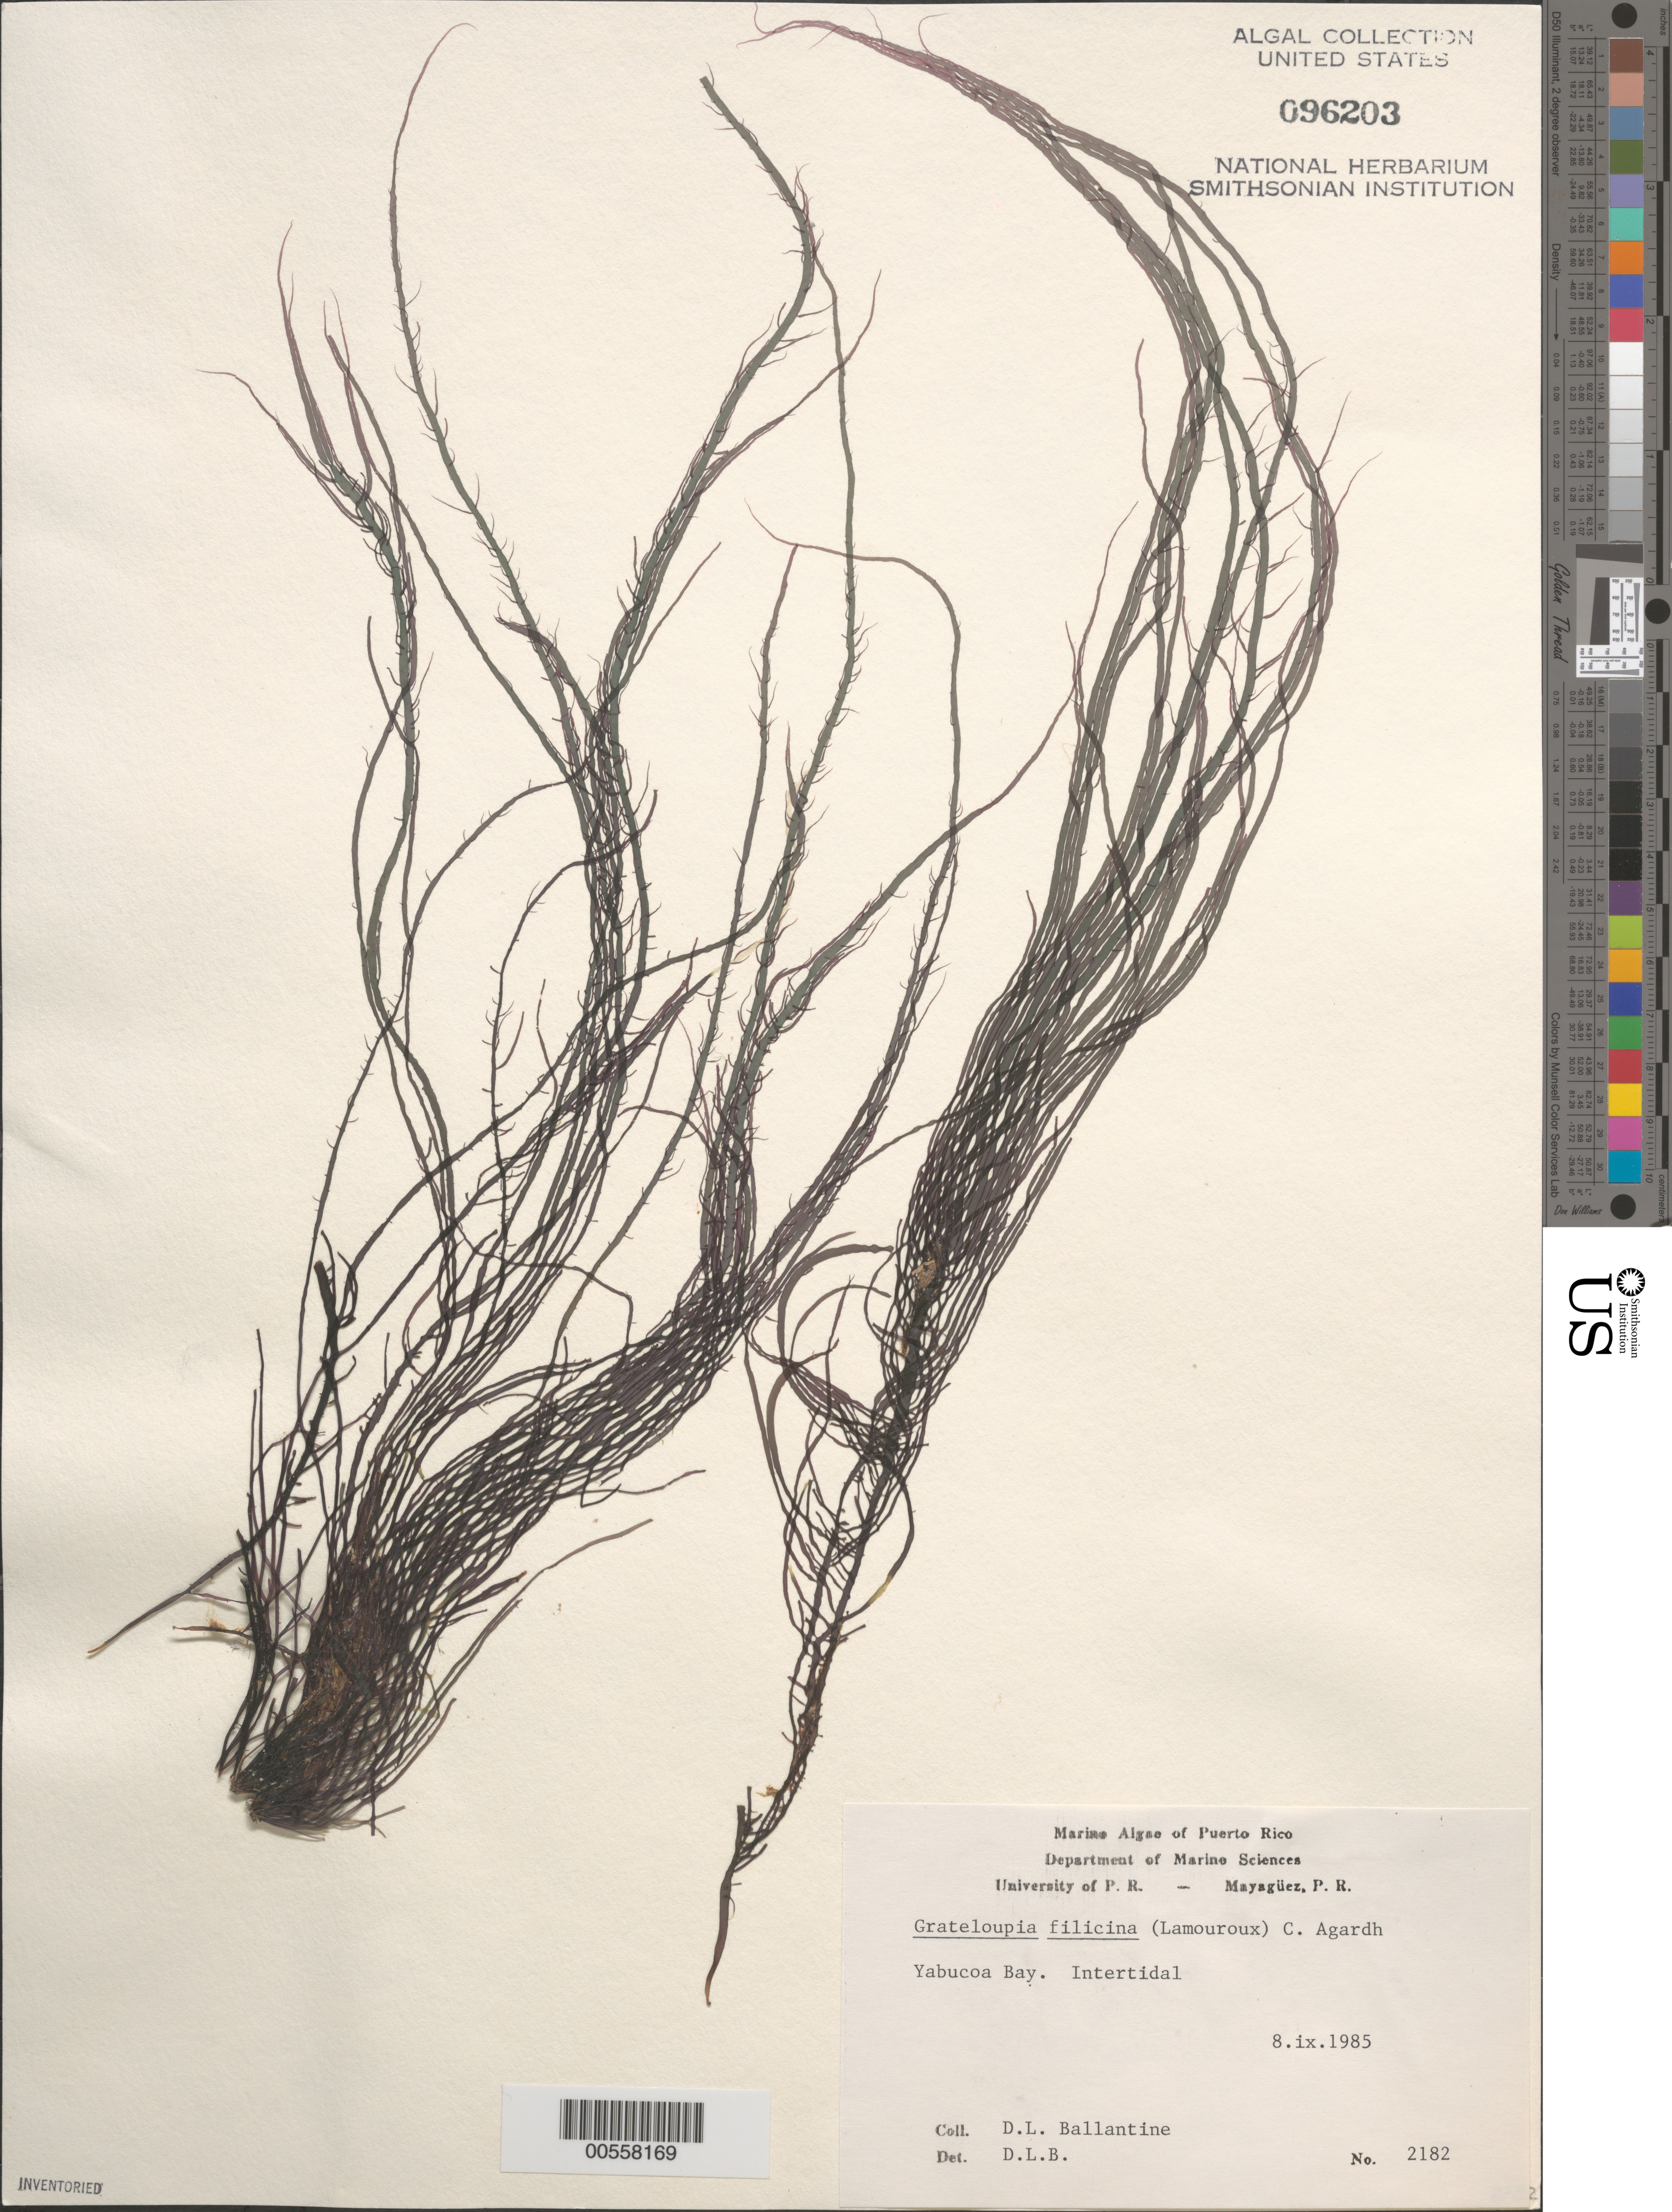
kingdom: Plantae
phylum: Rhodophyta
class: Florideophyceae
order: Halymeniales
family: Halymeniaceae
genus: Grateloupia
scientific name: Grateloupia filicina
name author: (J.V.Lamouroux) C. Agardh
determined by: Ballantine, D. L.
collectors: D.L. Ballantine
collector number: DLB 2182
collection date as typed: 08 Sep 1985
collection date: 1985-09-08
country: Puerto Rico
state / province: Yabucoa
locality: Yabucoa Bay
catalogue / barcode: US 96203